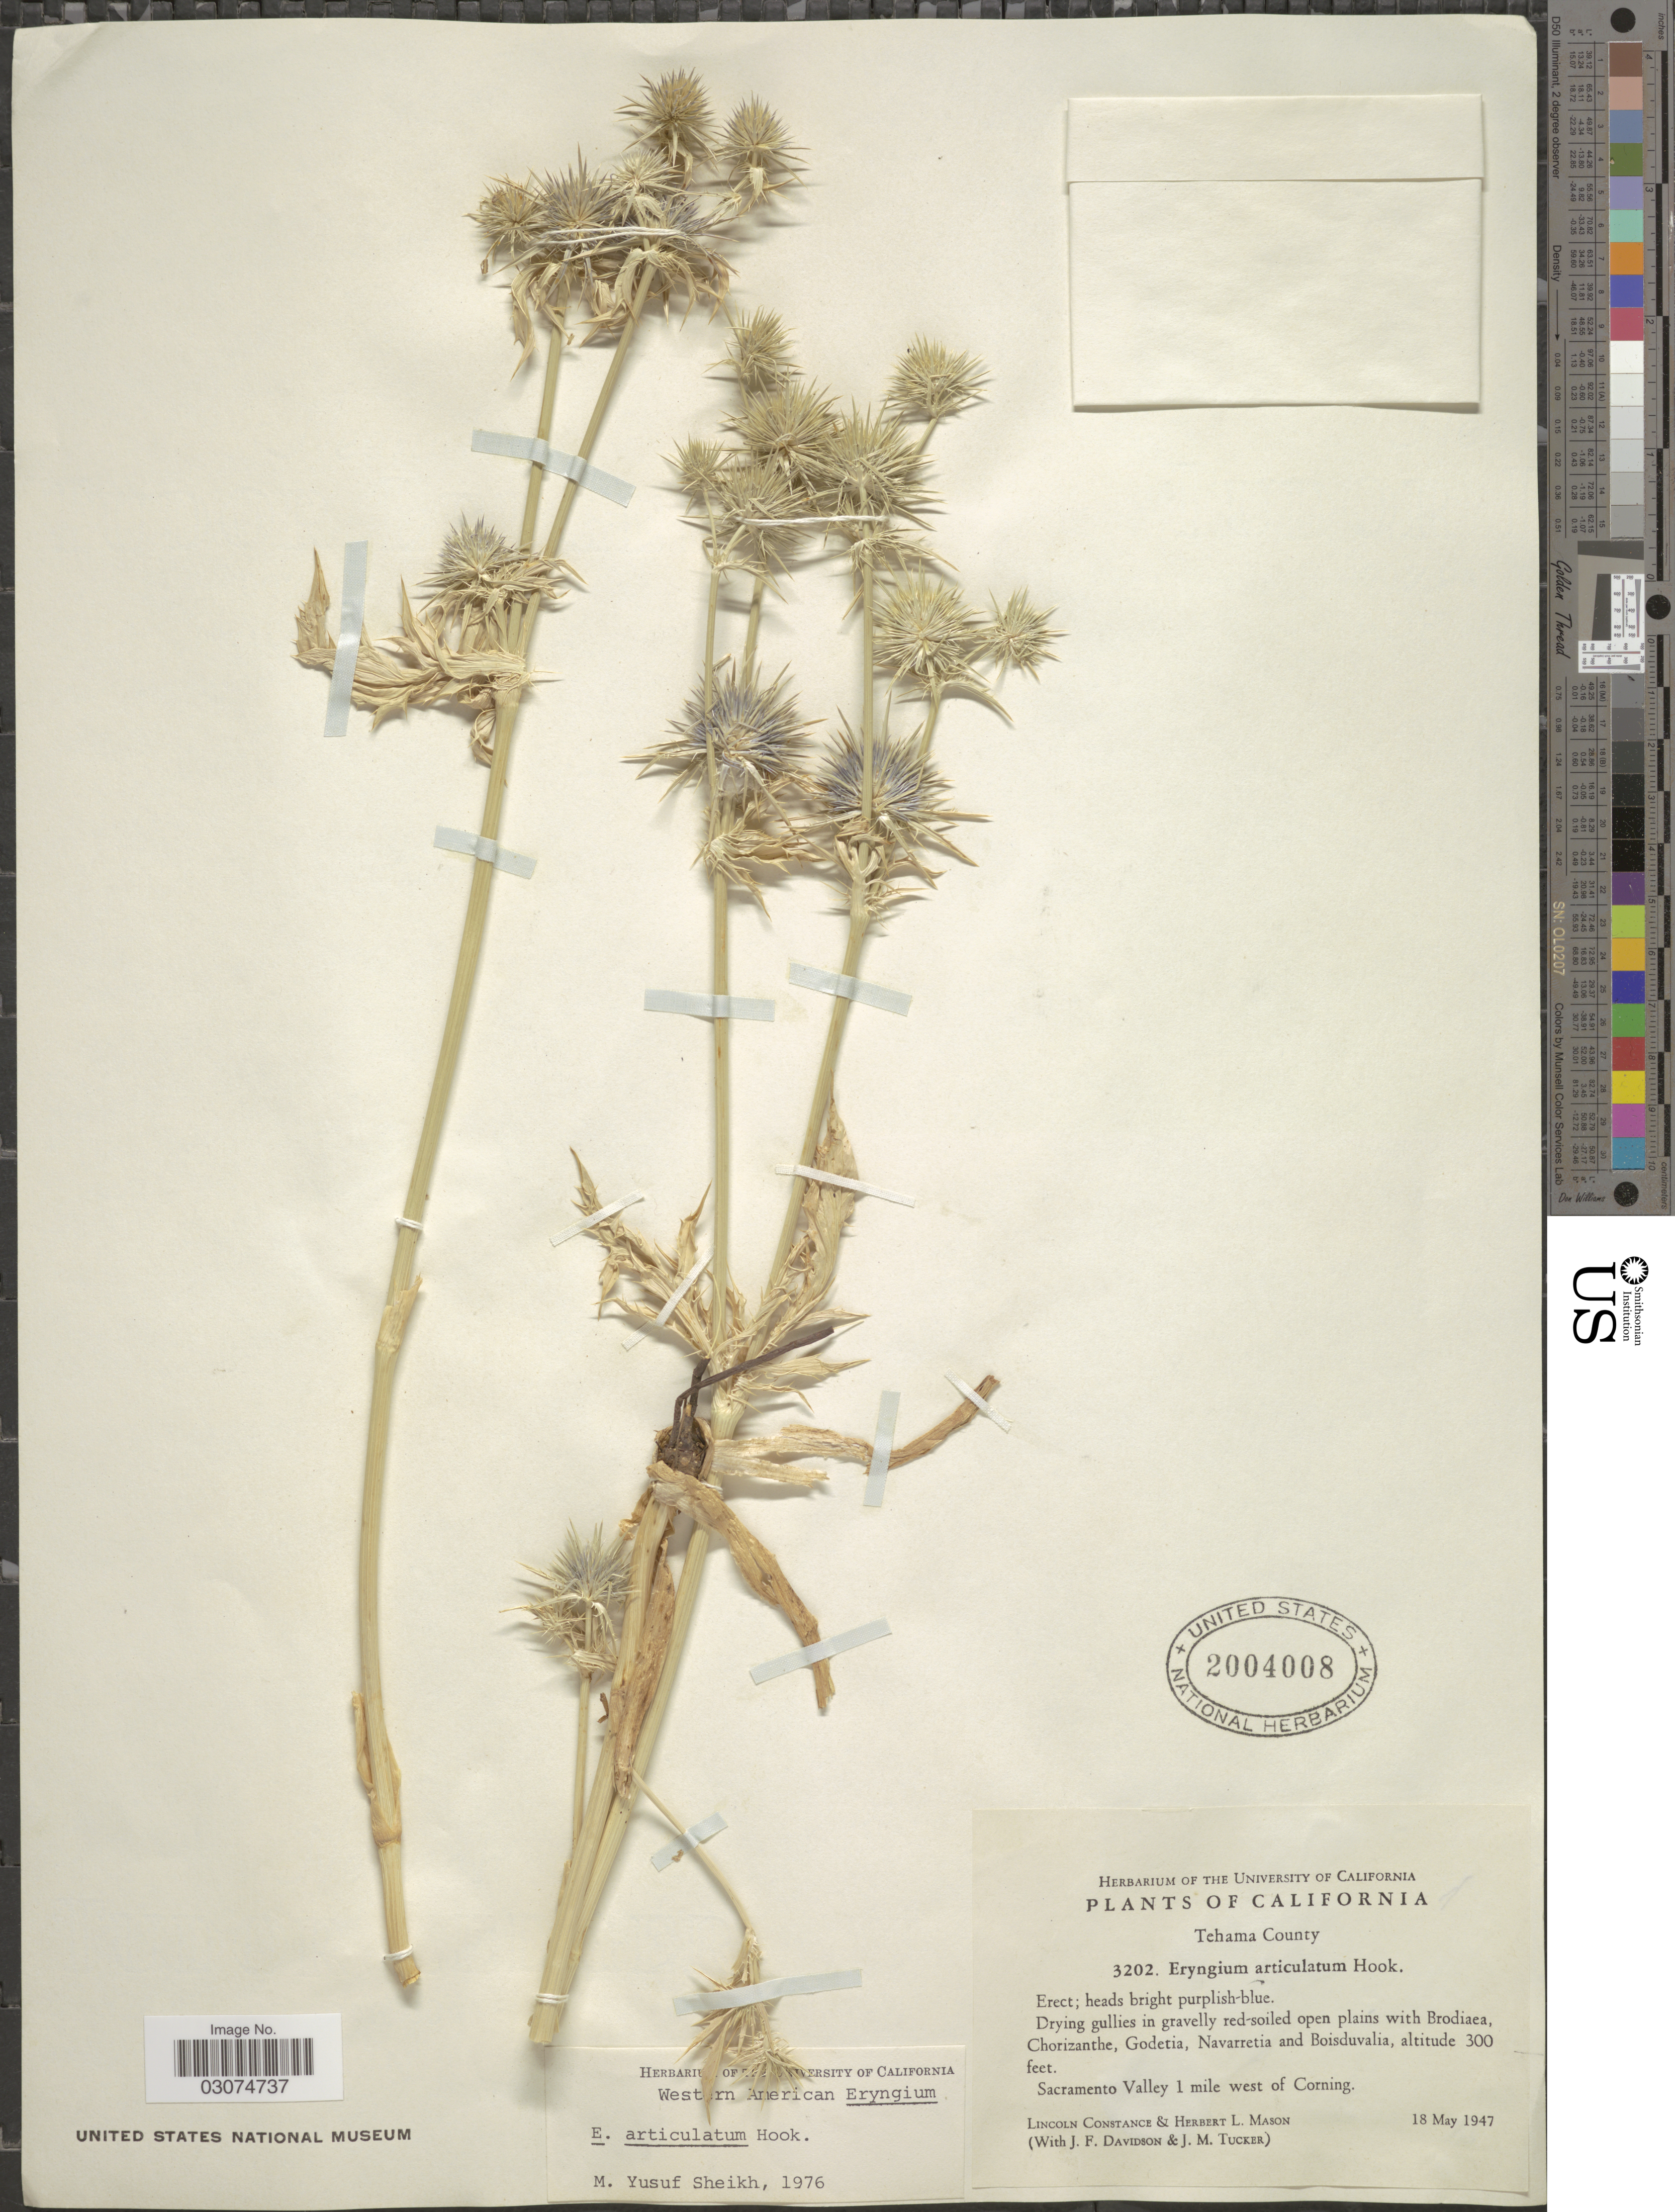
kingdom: Plantae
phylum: Tracheophyta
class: Magnoliopsida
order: Apiales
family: Apiaceae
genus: Eryngium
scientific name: Eryngium articulatum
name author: Hook.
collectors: L. Constance, H. L. Mason, J. F. Davidson & J. M. Tucker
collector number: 3202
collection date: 1947-05-18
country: United States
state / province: California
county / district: Tehama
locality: Tehama County. Sacramento Valley 1 mile west of Corning.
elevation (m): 91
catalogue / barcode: US 2004008